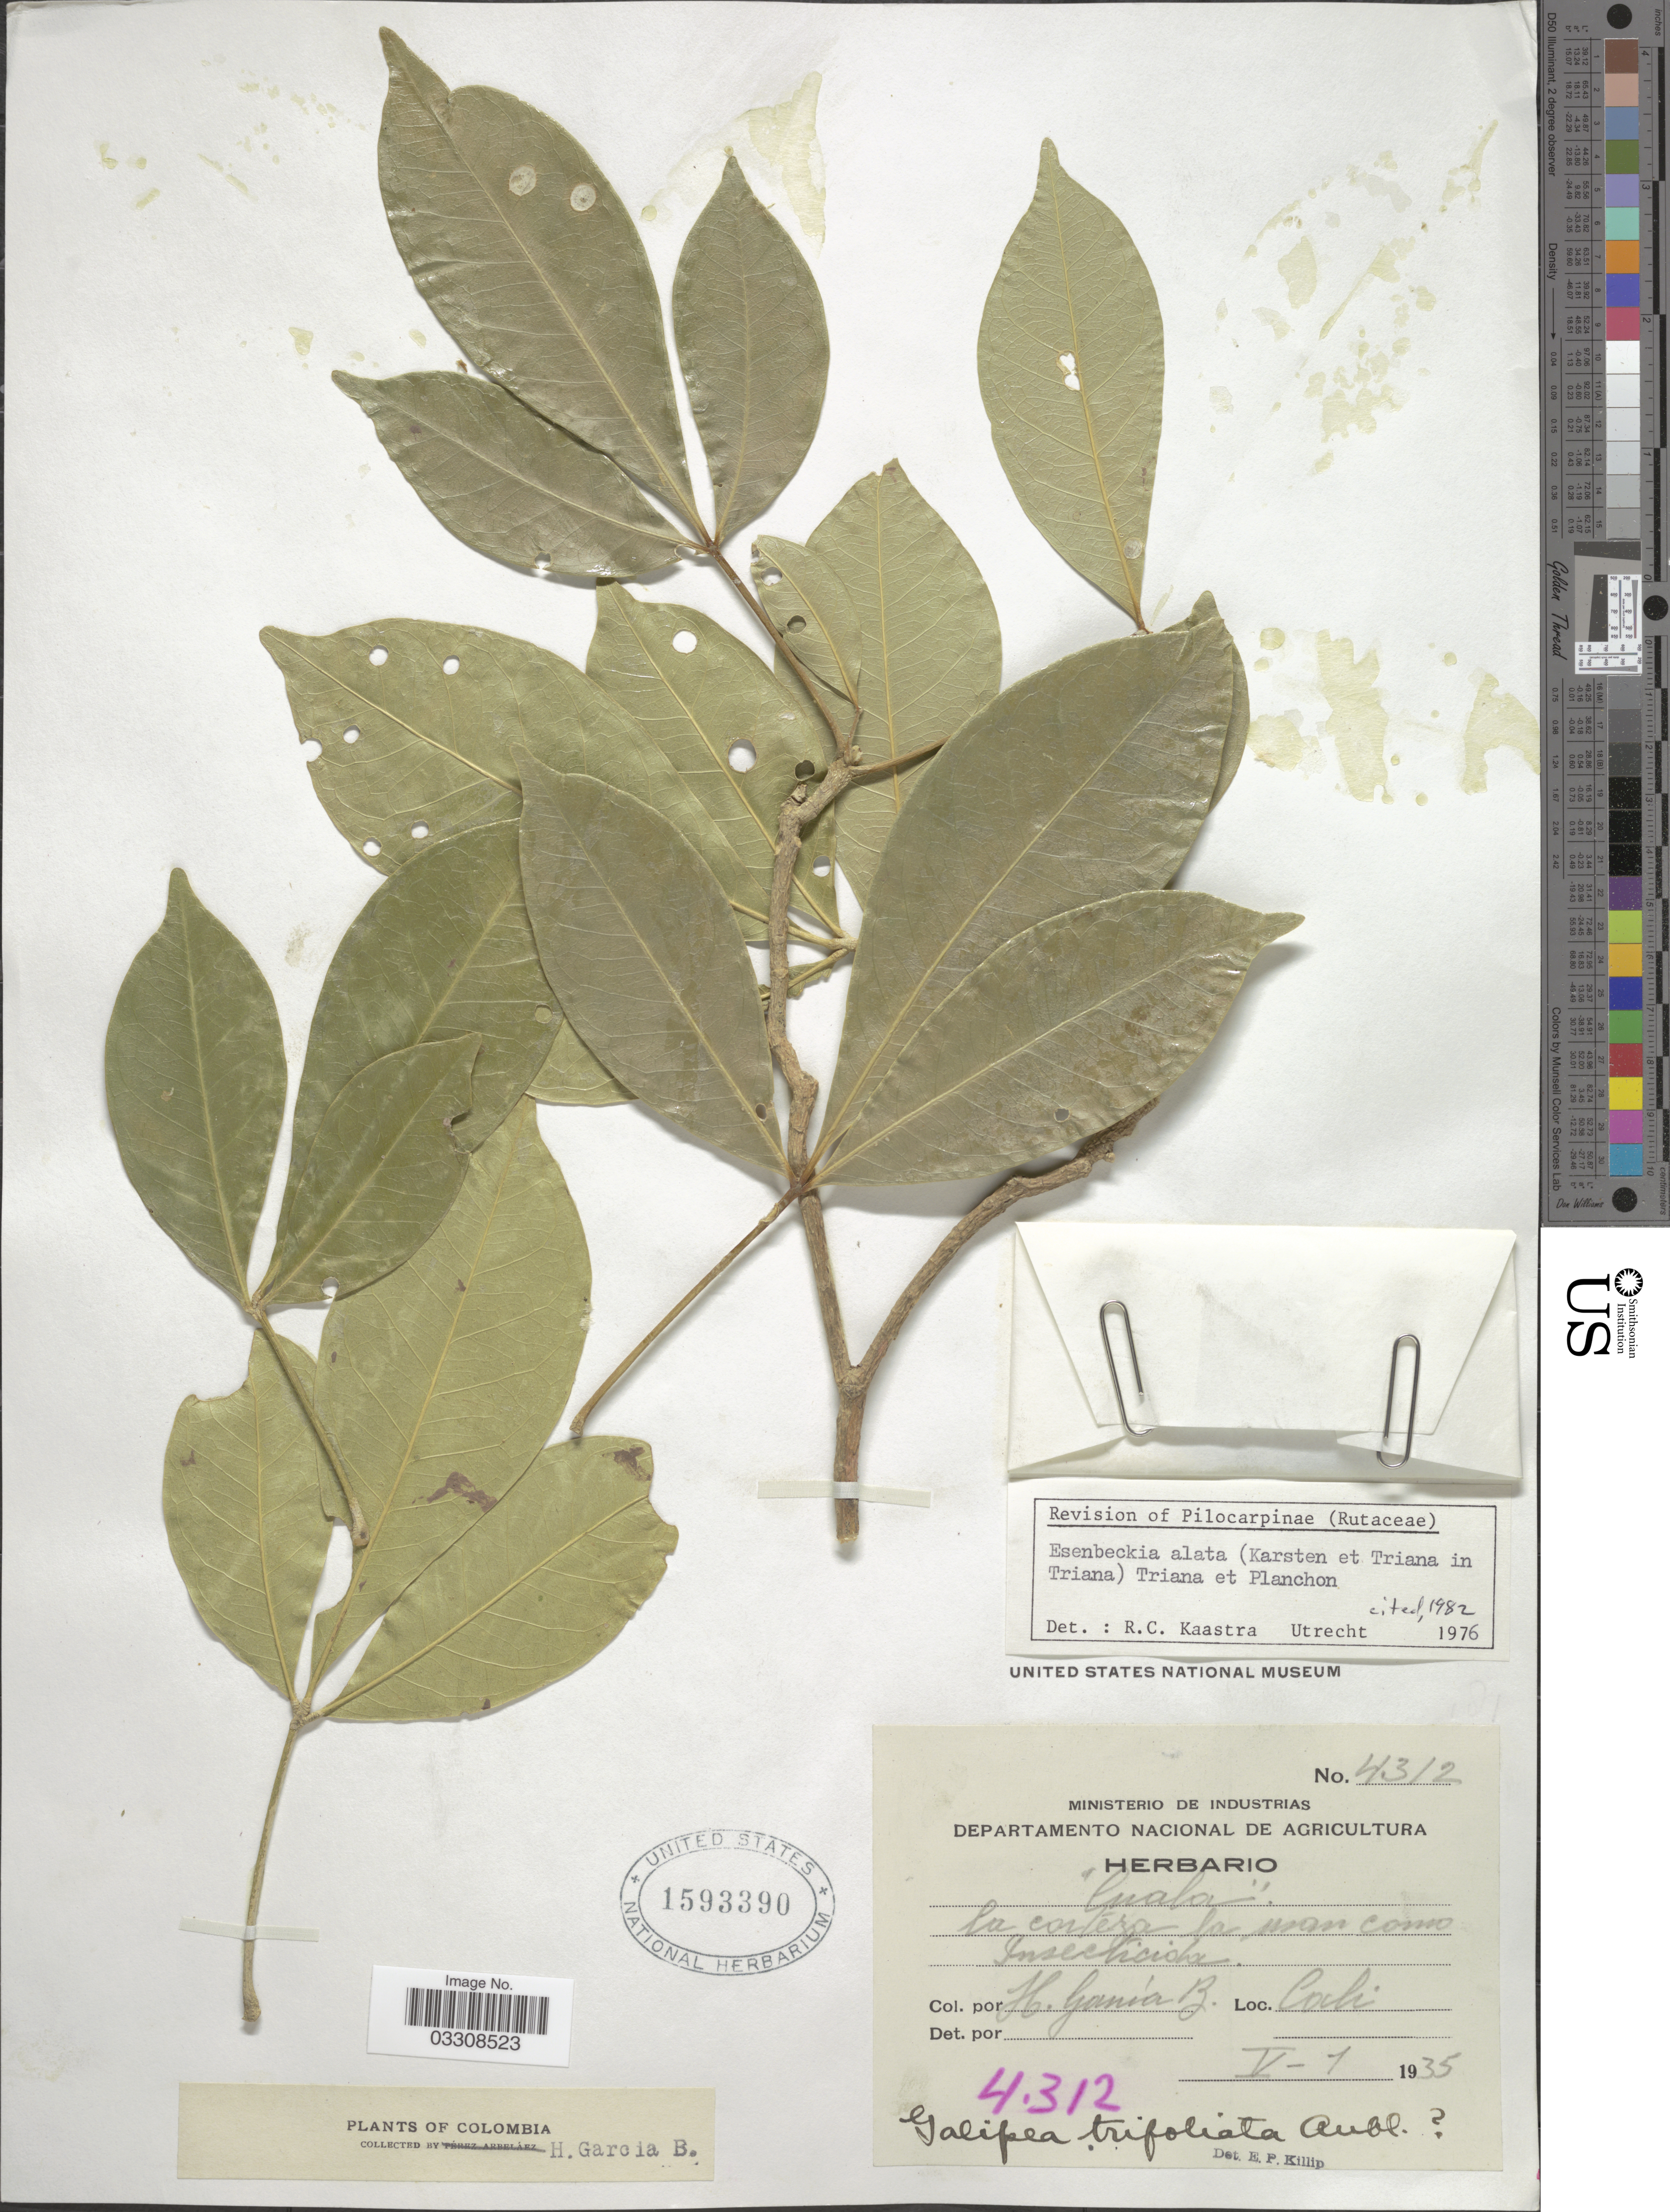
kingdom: Plantae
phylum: Tracheophyta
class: Magnoliopsida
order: Sapindales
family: Rutaceae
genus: Esenbeckia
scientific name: Esenbeckia alata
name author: (H. Karst. & Triana) Triana & Planch.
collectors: H. García B.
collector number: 4312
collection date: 1935-05-01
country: Colombia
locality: Cocli.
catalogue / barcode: US 1593390